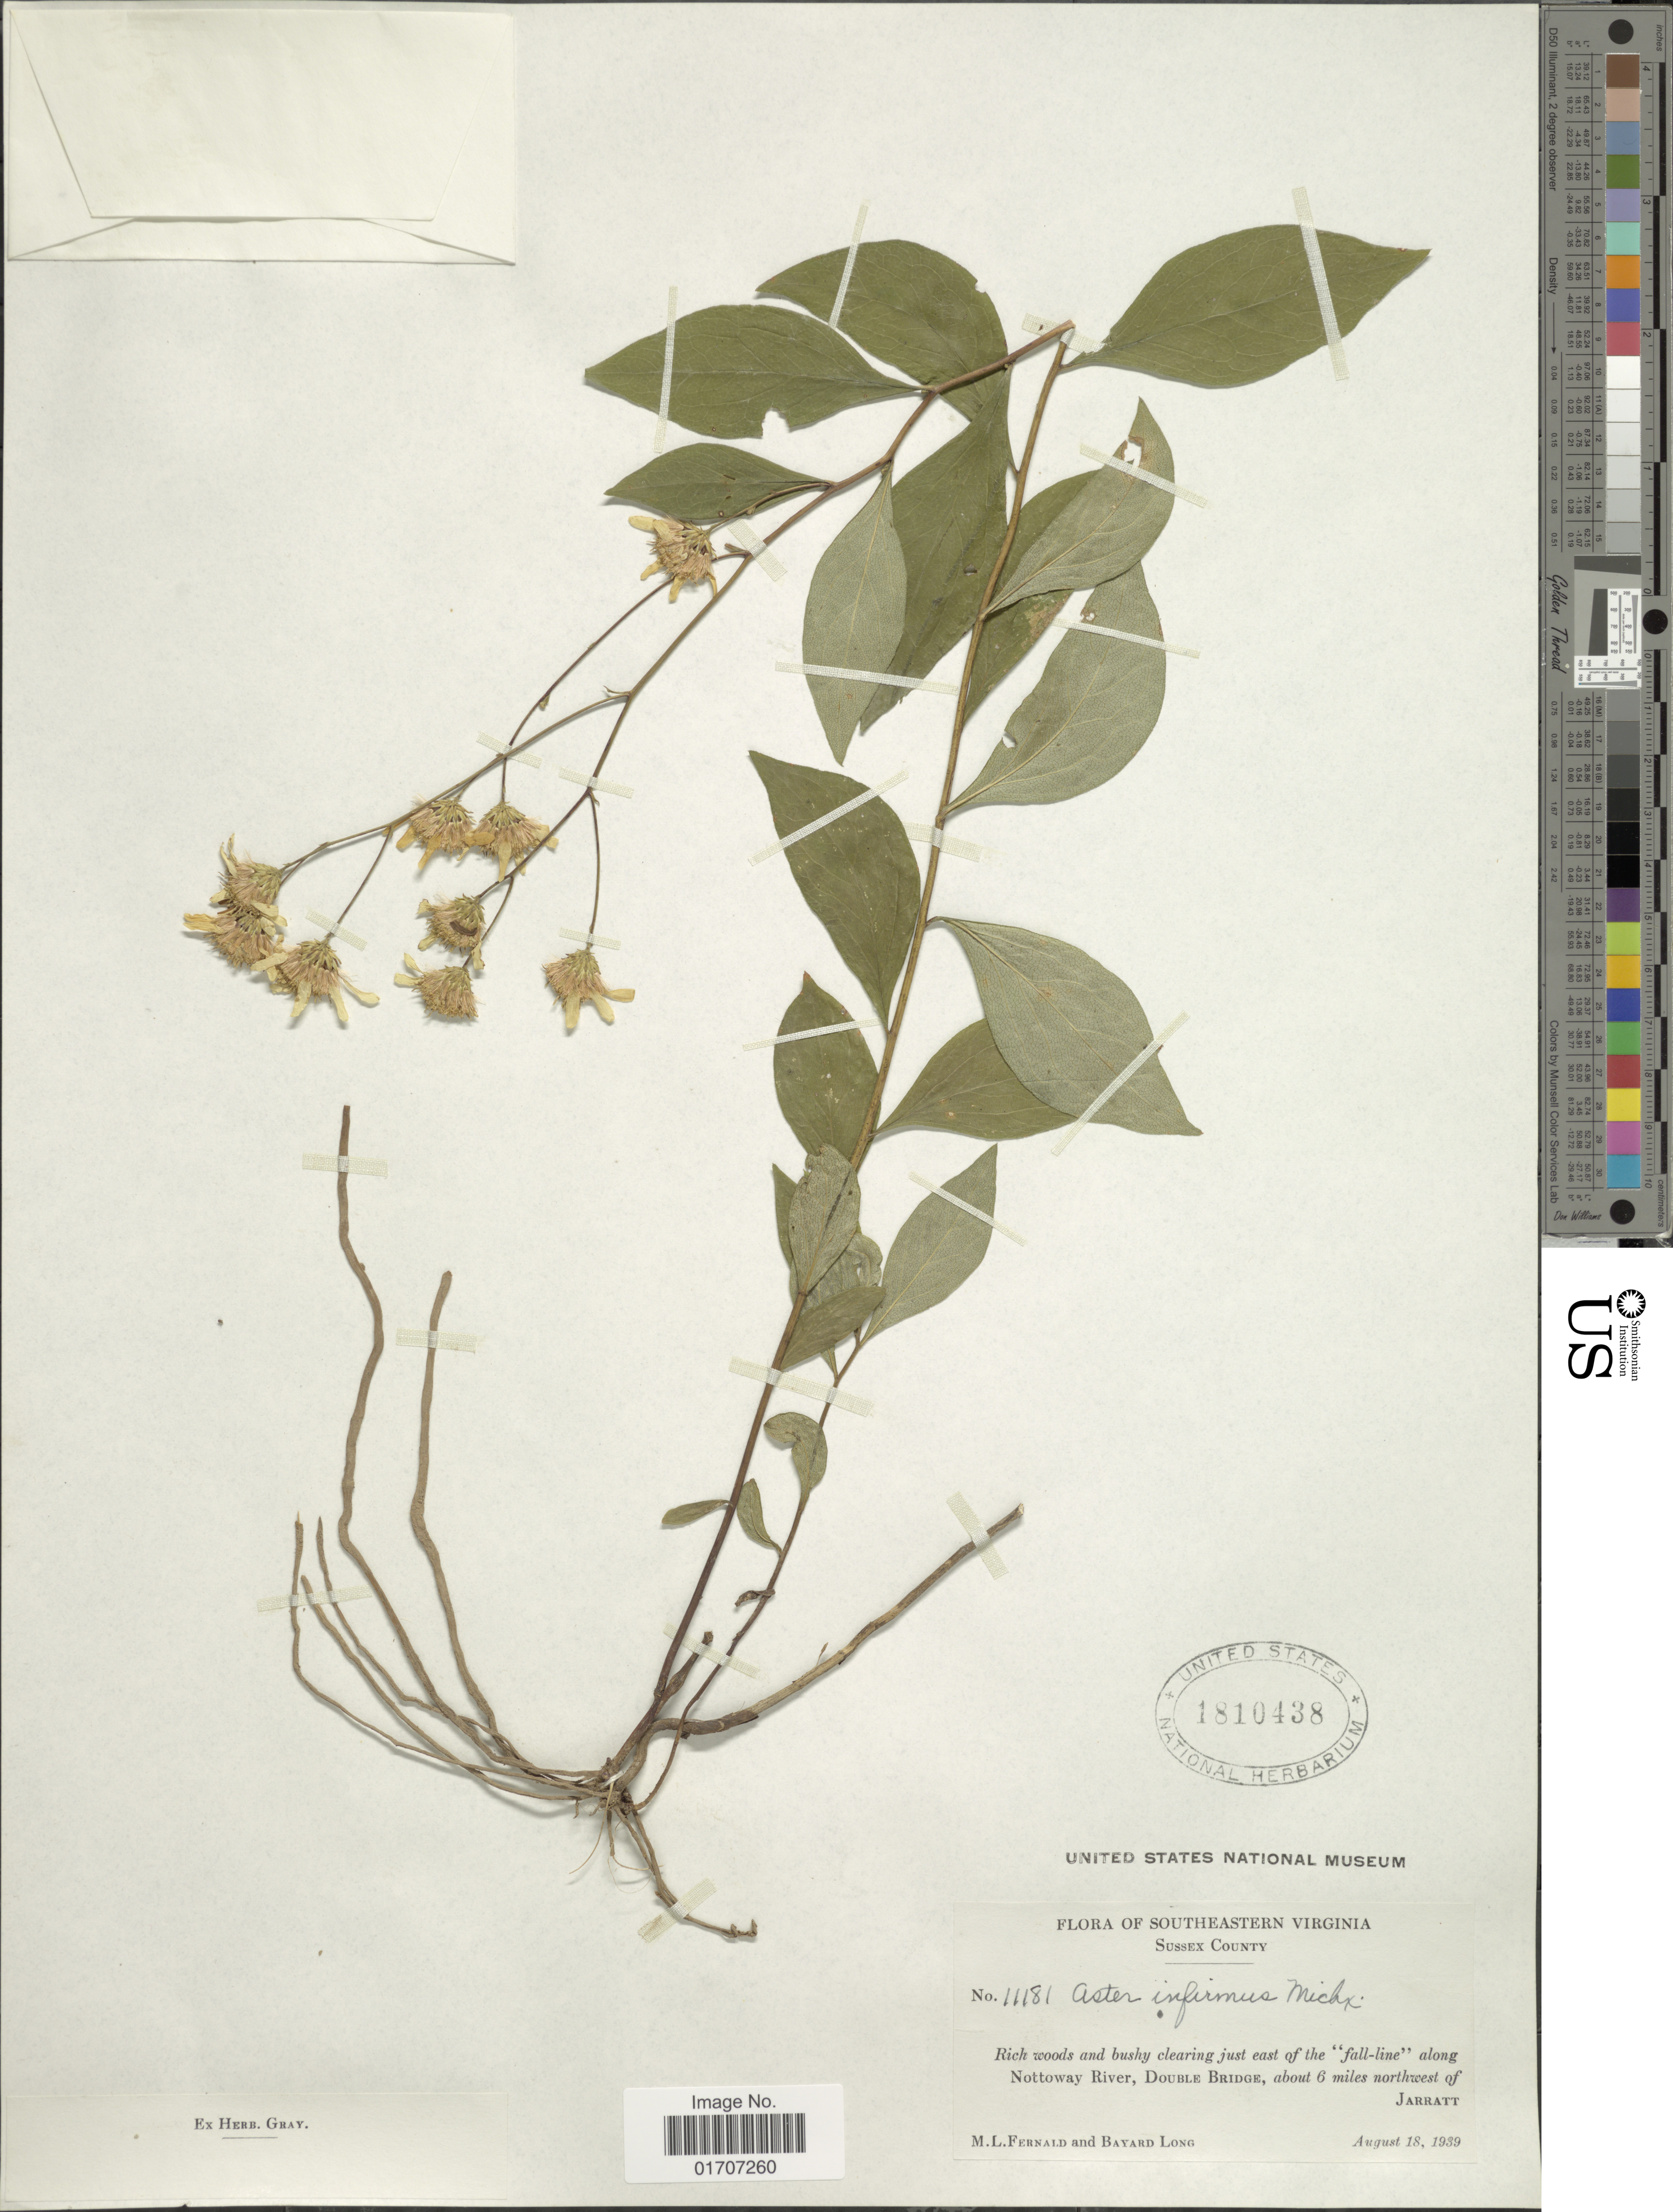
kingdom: Plantae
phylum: Tracheophyta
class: Magnoliopsida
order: Asterales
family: Asteraceae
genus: Doellingeria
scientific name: Doellingeria infirma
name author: (Michx.) Greene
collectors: M. L. Fernald & B. Long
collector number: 11181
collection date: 1939-08-18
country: United States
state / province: Virginia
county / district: Sussex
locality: Southeastern Virginia, Sussex County, Rich woods and bushy clearing just east of the "fall-line" along Nottoway River, Double BrIdge, about 6 miles northwest of Jarratt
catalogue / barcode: US 1810438